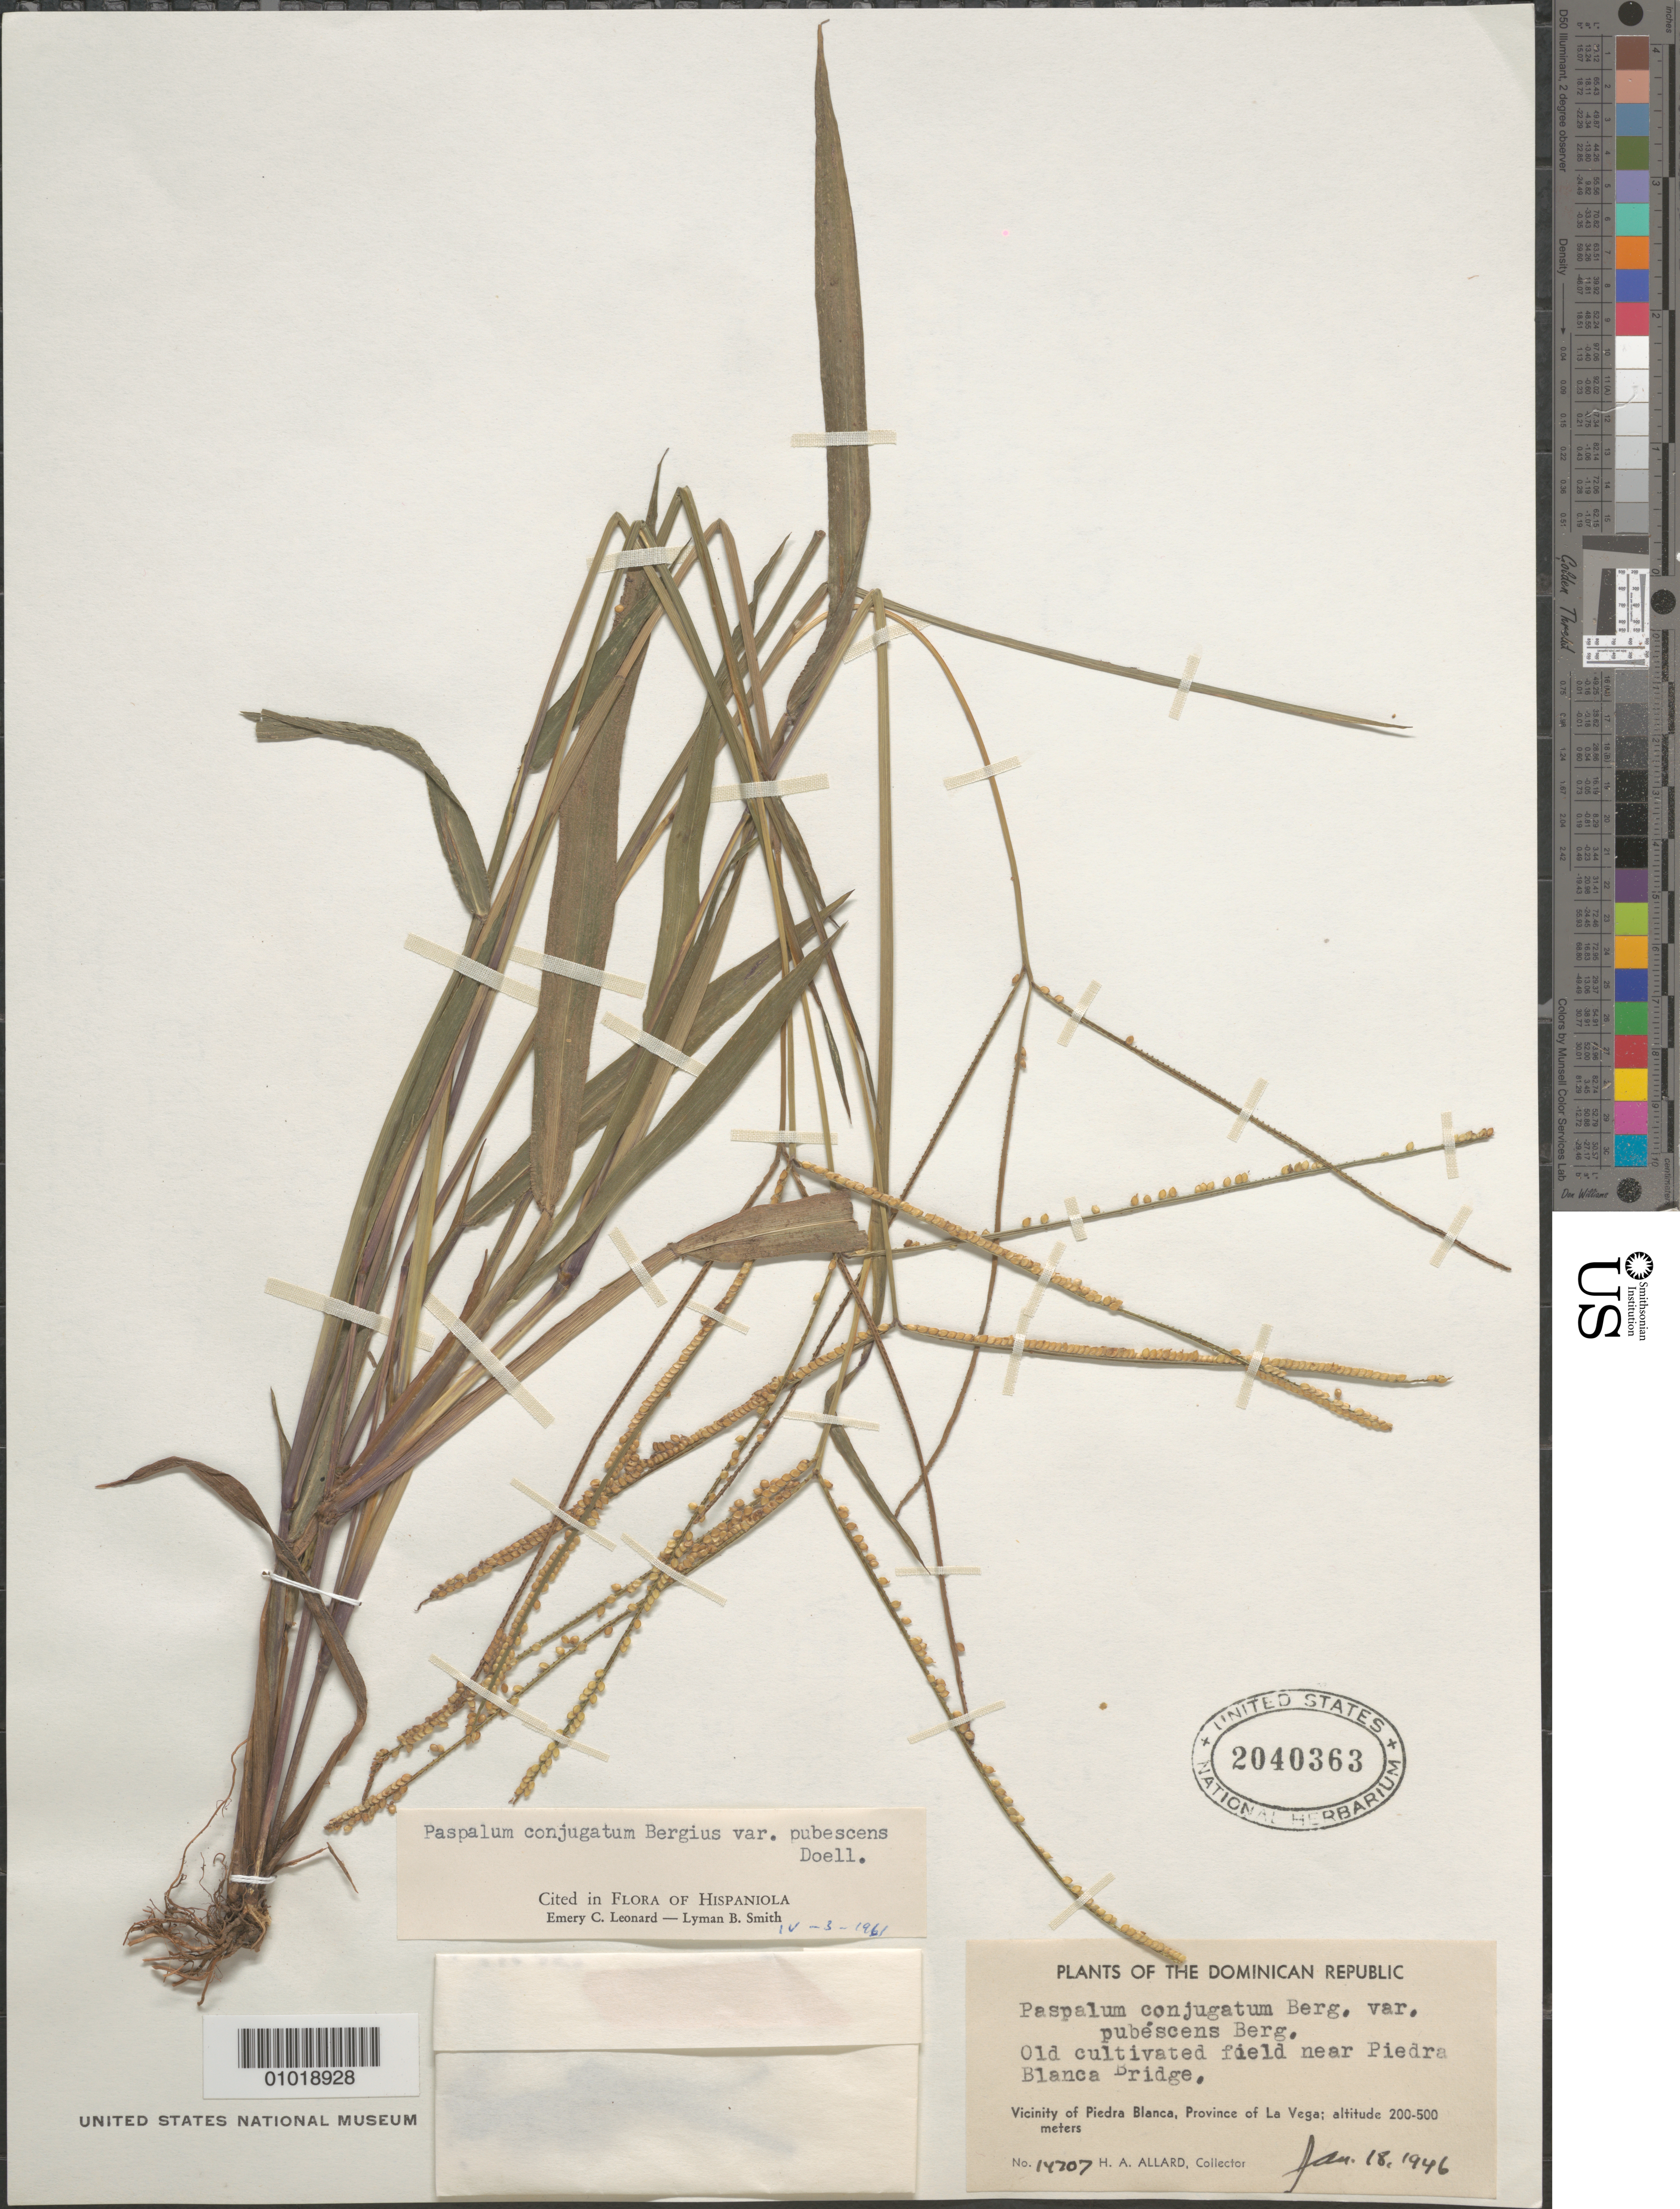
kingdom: Plantae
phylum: Tracheophyta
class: Liliopsida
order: Poales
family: Poaceae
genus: Paspalum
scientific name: Paspalum conjugatum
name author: P.J. Bergius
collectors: H. A. Allard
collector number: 14707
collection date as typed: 18 Jan 1946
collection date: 1946-01-18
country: Dominican Republic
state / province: La Vega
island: Hispaniola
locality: Vic. of Piedra Blanca, old cultivated field near Piedra Blanca bridge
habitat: old cultivated field near bridge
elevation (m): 200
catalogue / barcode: US 2040363